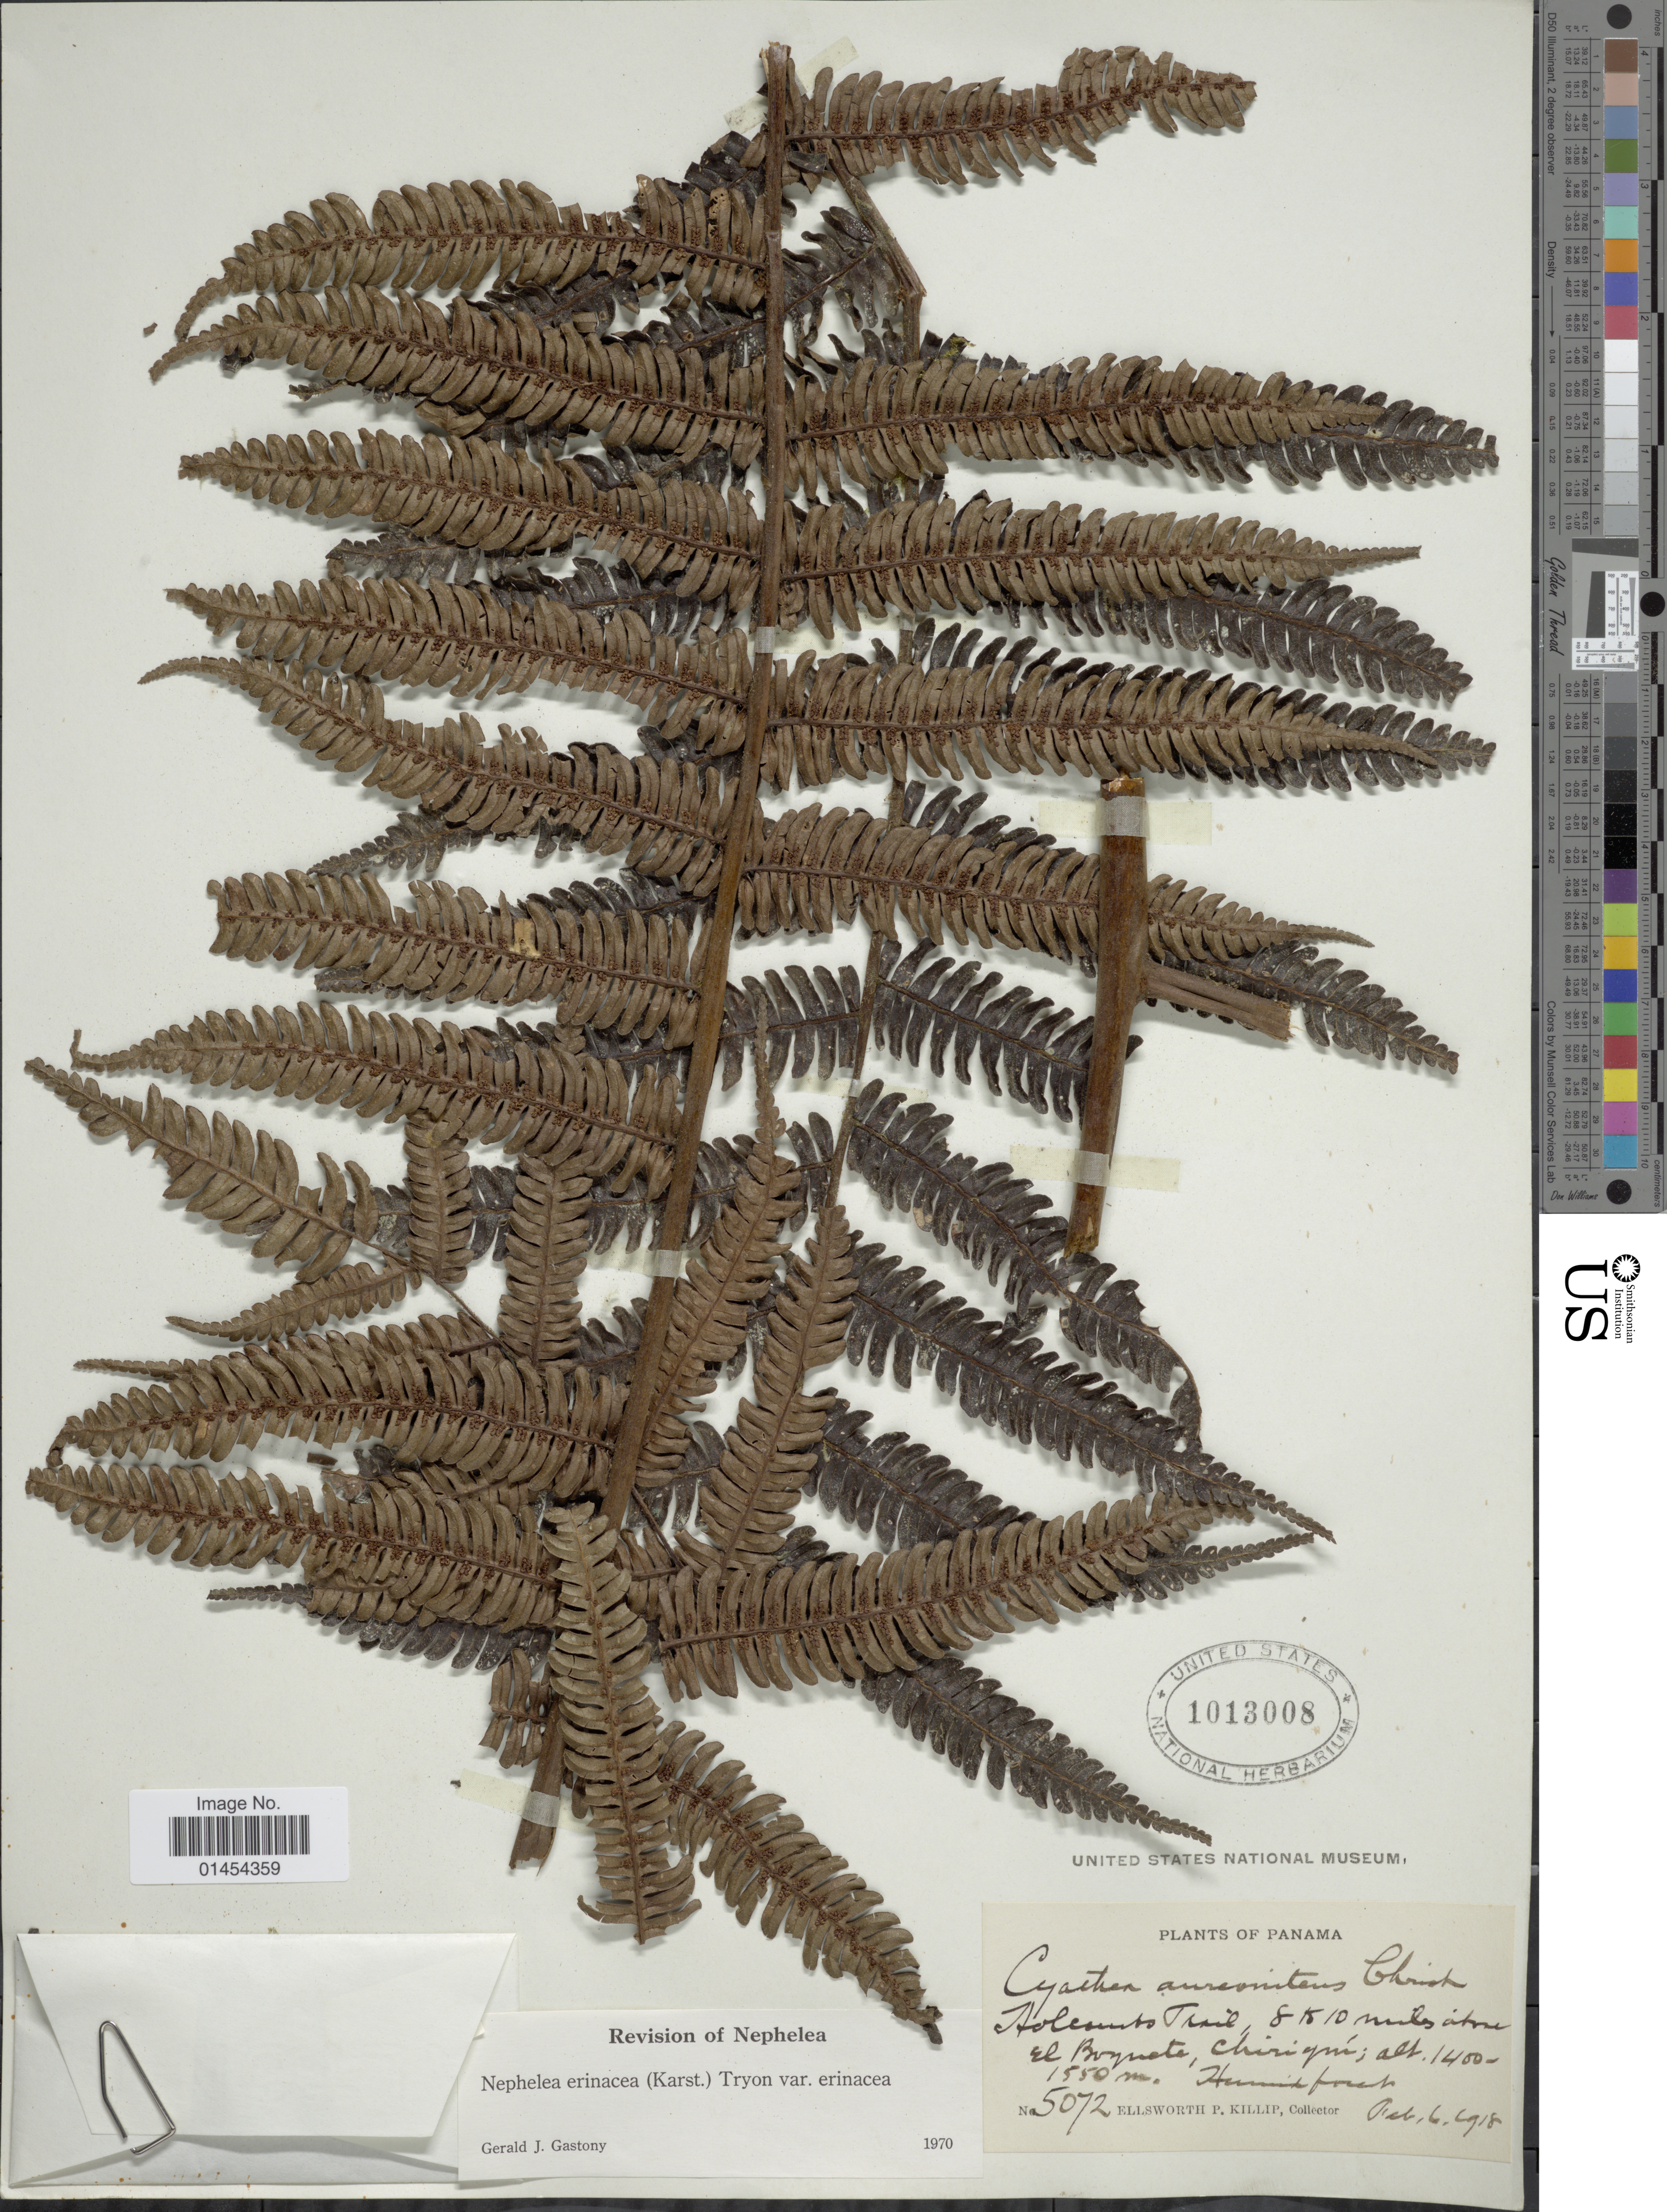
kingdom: Plantae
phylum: Tracheophyta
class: Polypodiopsida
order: Cyatheales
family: Cyatheaceae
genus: Alsophila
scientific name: Alsophila erinacea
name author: (H. Karst.) D.S. Conant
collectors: E. P. Killip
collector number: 5072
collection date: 1918-02-06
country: Panama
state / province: Chiriqui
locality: Holcomb's Trail, 8 to 10 miles above El Boquete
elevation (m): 1400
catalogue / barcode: US 1013008